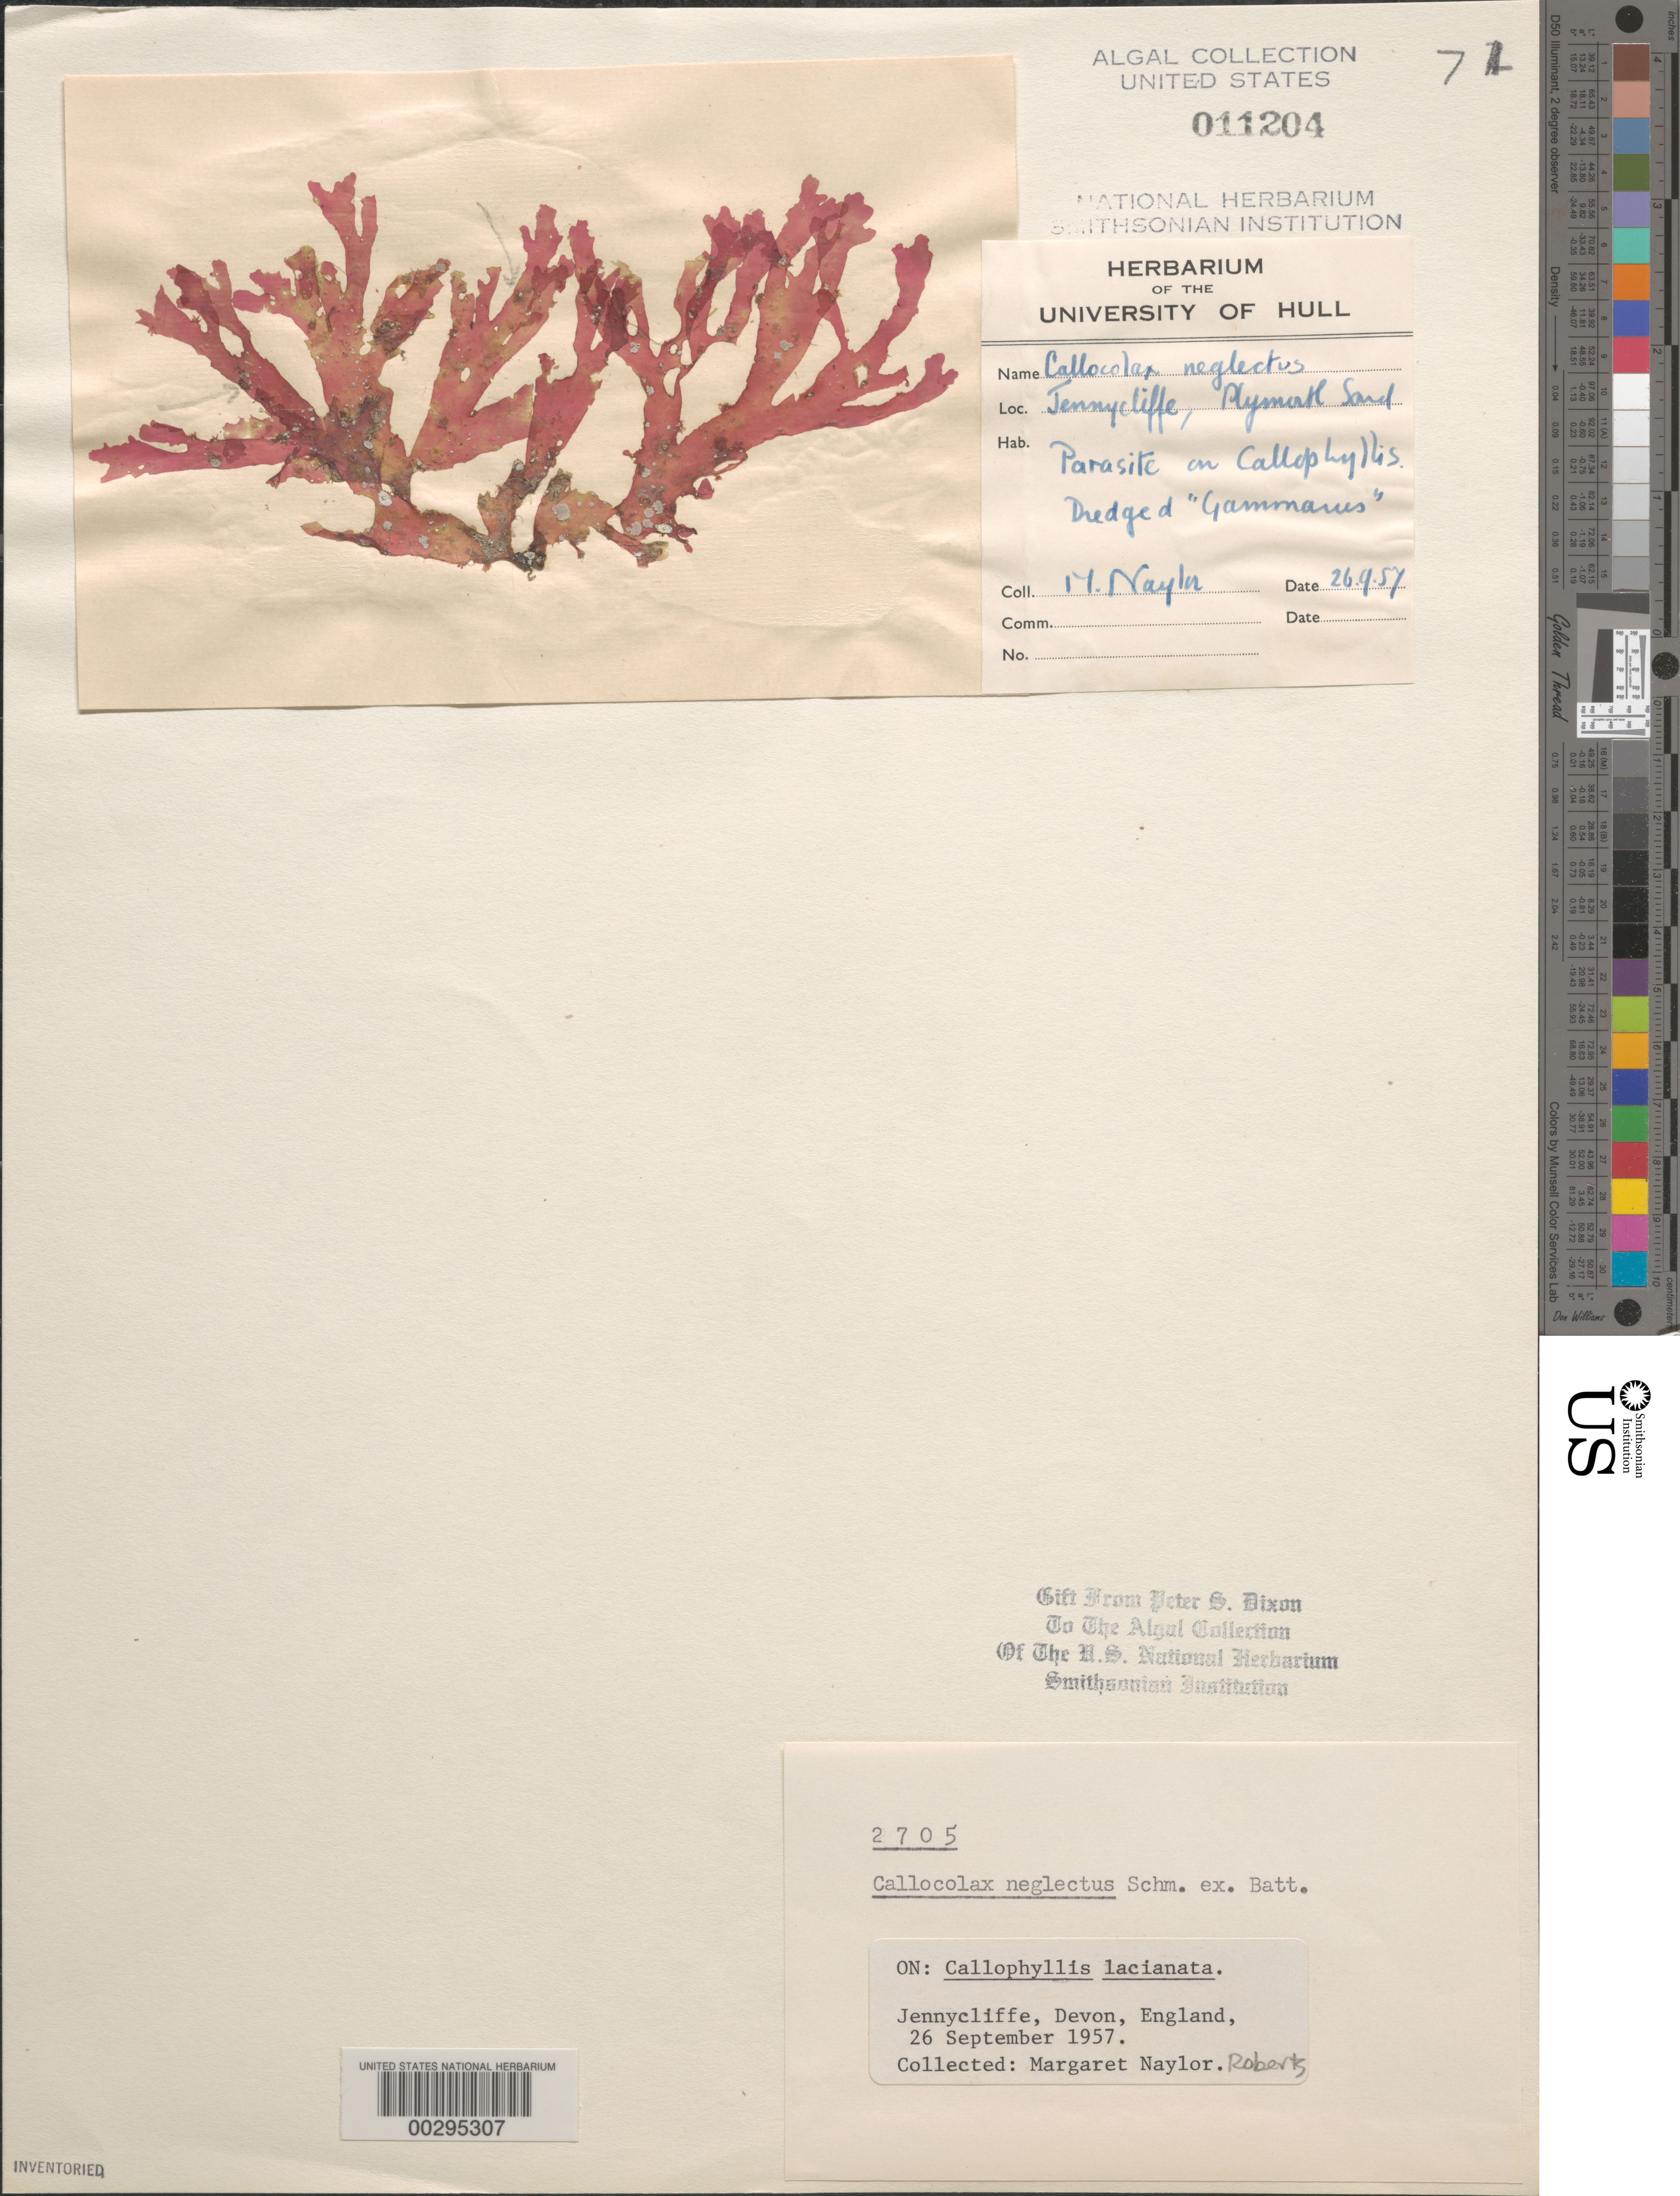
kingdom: Plantae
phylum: Rhodophyta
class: Florideophyceae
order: Gigartinales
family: Kallymeniaceae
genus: Callocolax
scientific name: Callocolax neglectus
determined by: Dixon, P. S.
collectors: M. Roberts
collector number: PSD 2705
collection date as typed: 26 Sep 1957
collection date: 1957-09-26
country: United Kingdom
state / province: England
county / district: Devon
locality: Jennycliffe, Plymouth Sound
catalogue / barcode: US 11204